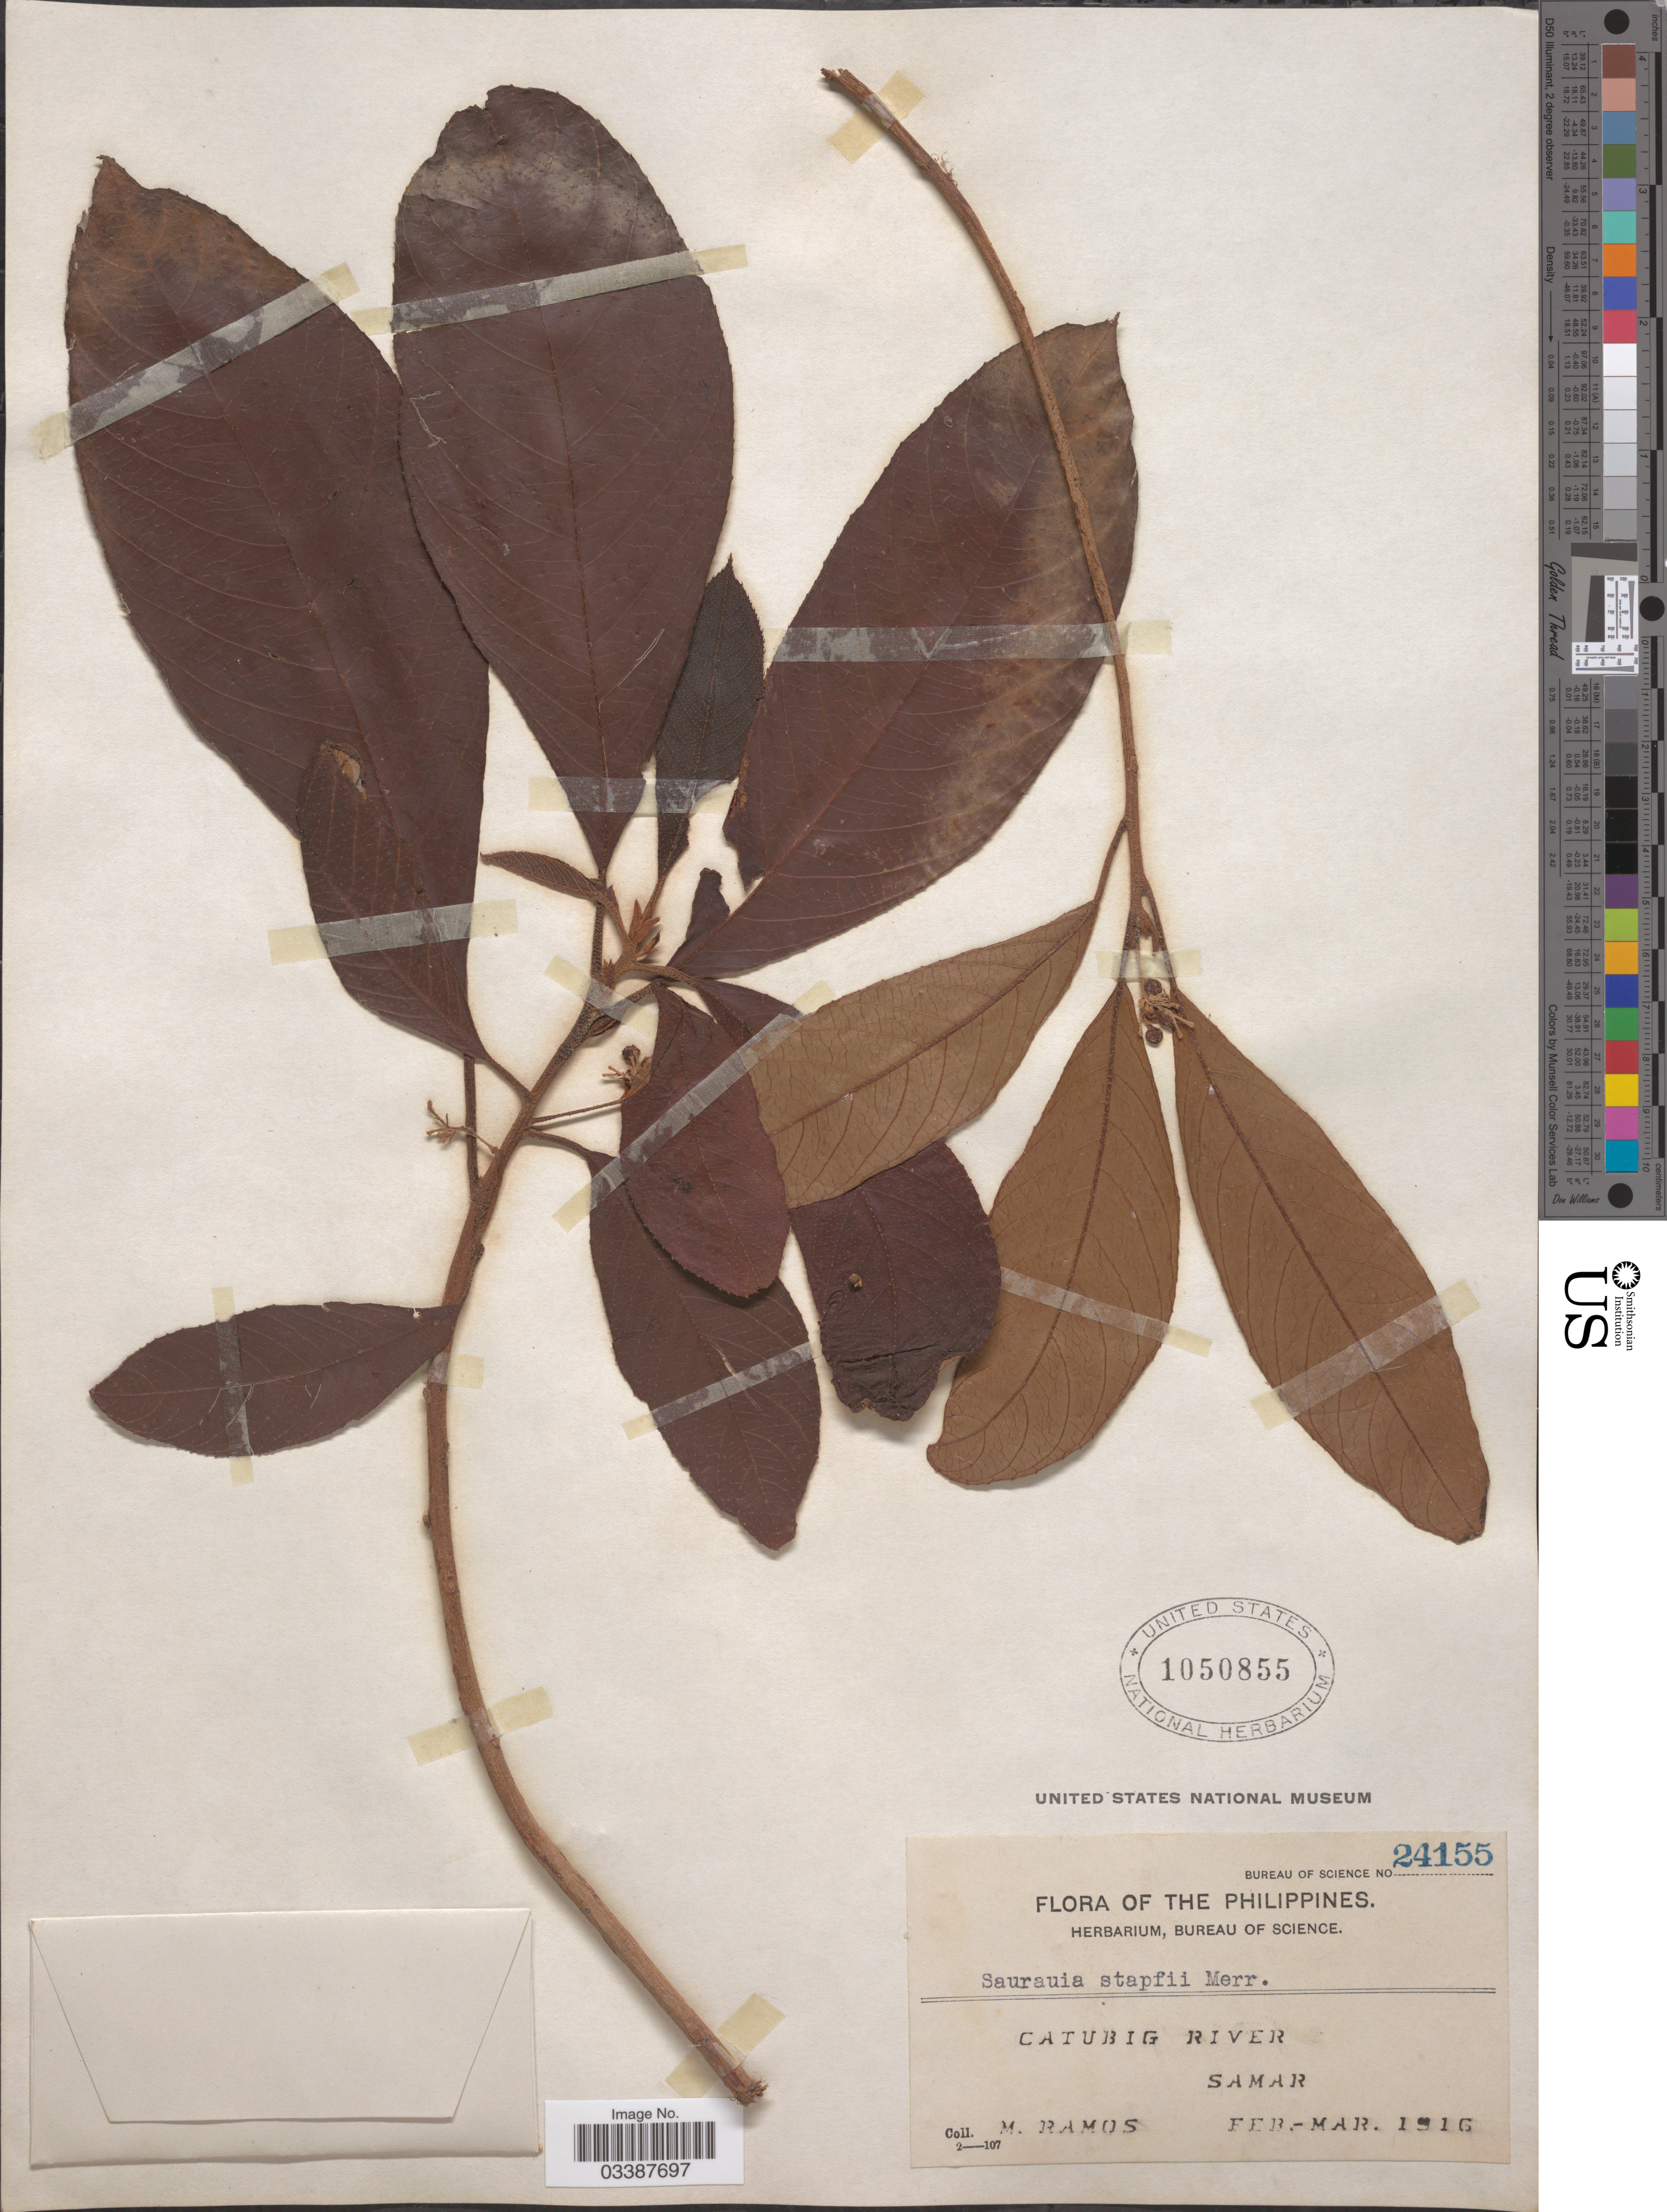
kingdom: Plantae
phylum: Tracheophyta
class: Magnoliopsida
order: Ericales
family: Actinidiaceae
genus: Saurauia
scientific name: Saurauia stapfii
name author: Merr.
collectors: M. Ramos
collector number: Bureau of Science 24155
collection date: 1916-02/1916-03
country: Philippines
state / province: Eastern Visayas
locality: Catubig River, Samar.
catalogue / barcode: US 1050855